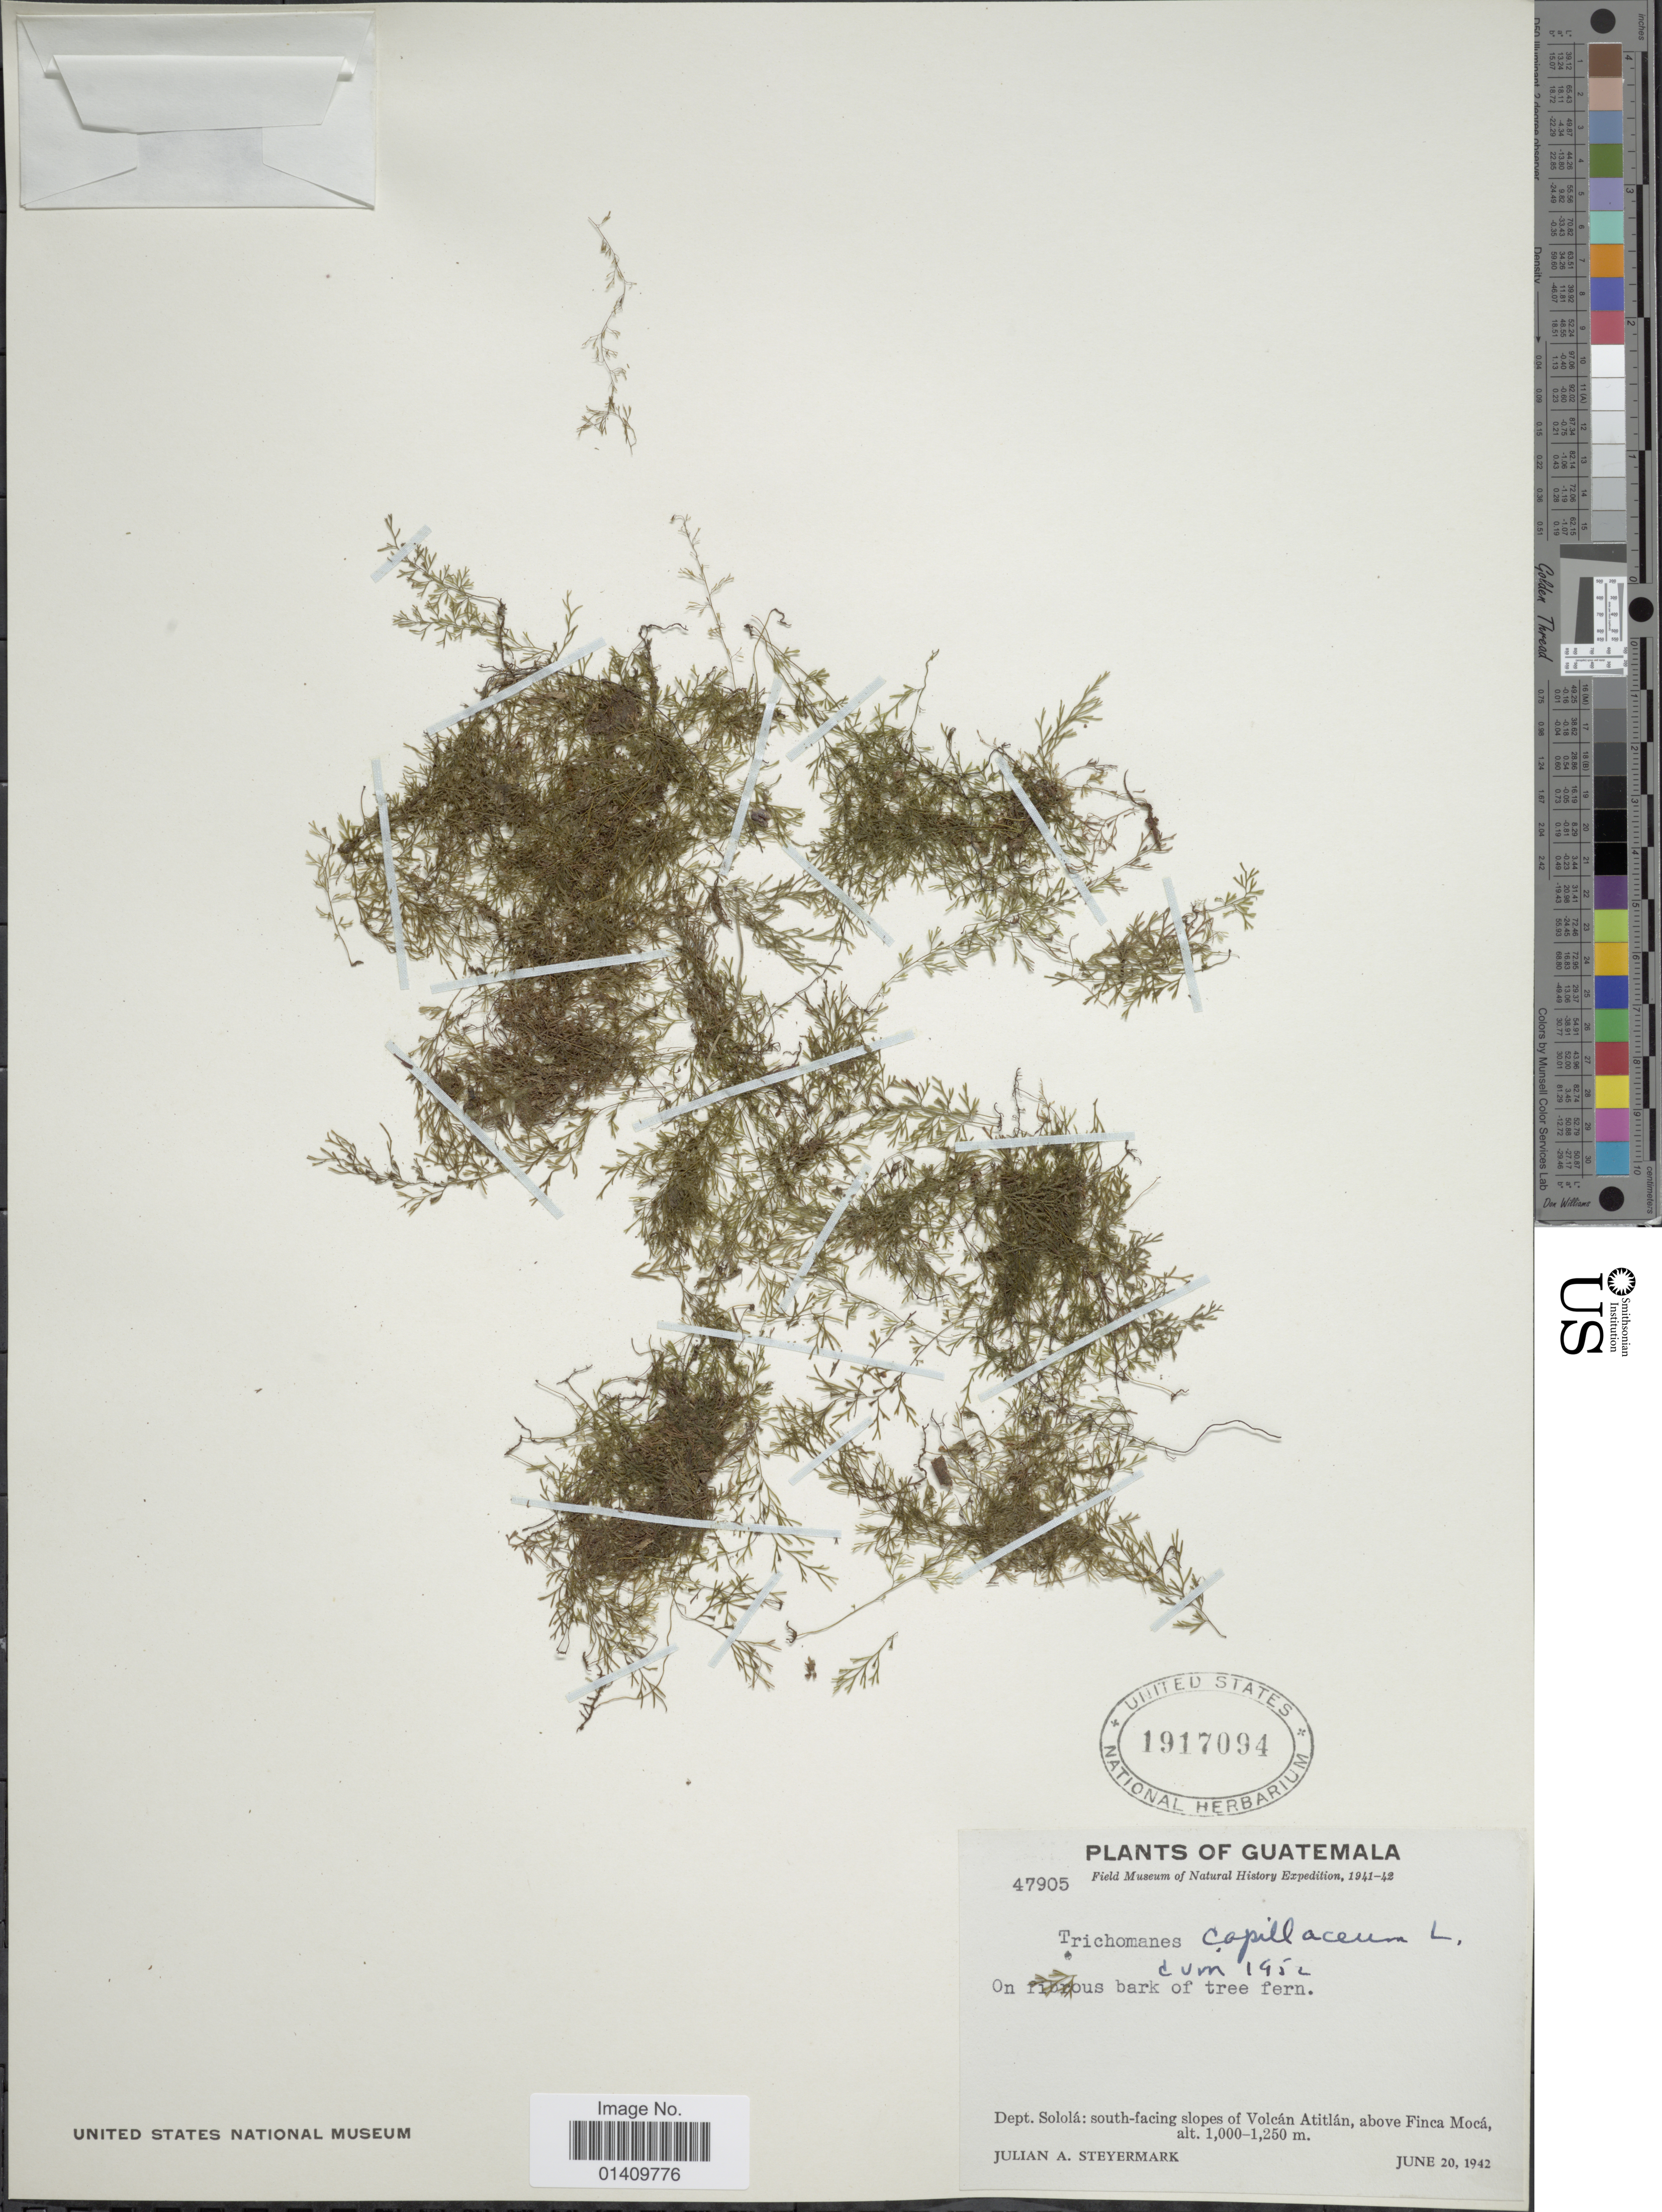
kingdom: Plantae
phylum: Tracheophyta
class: Polypodiopsida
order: Hymenophyllales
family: Hymenophyllaceae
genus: Polyphlebium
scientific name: Polyphlebium capillaceum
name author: (L.) Ebihara & Dubuisson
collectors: J. Steyermark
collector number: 47905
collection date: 1942-06-20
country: Guatemala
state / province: Sololá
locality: Dept. Solola south facing slopes of Volcan Atitlan above Finca Moca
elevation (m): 1000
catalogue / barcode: US 1917094